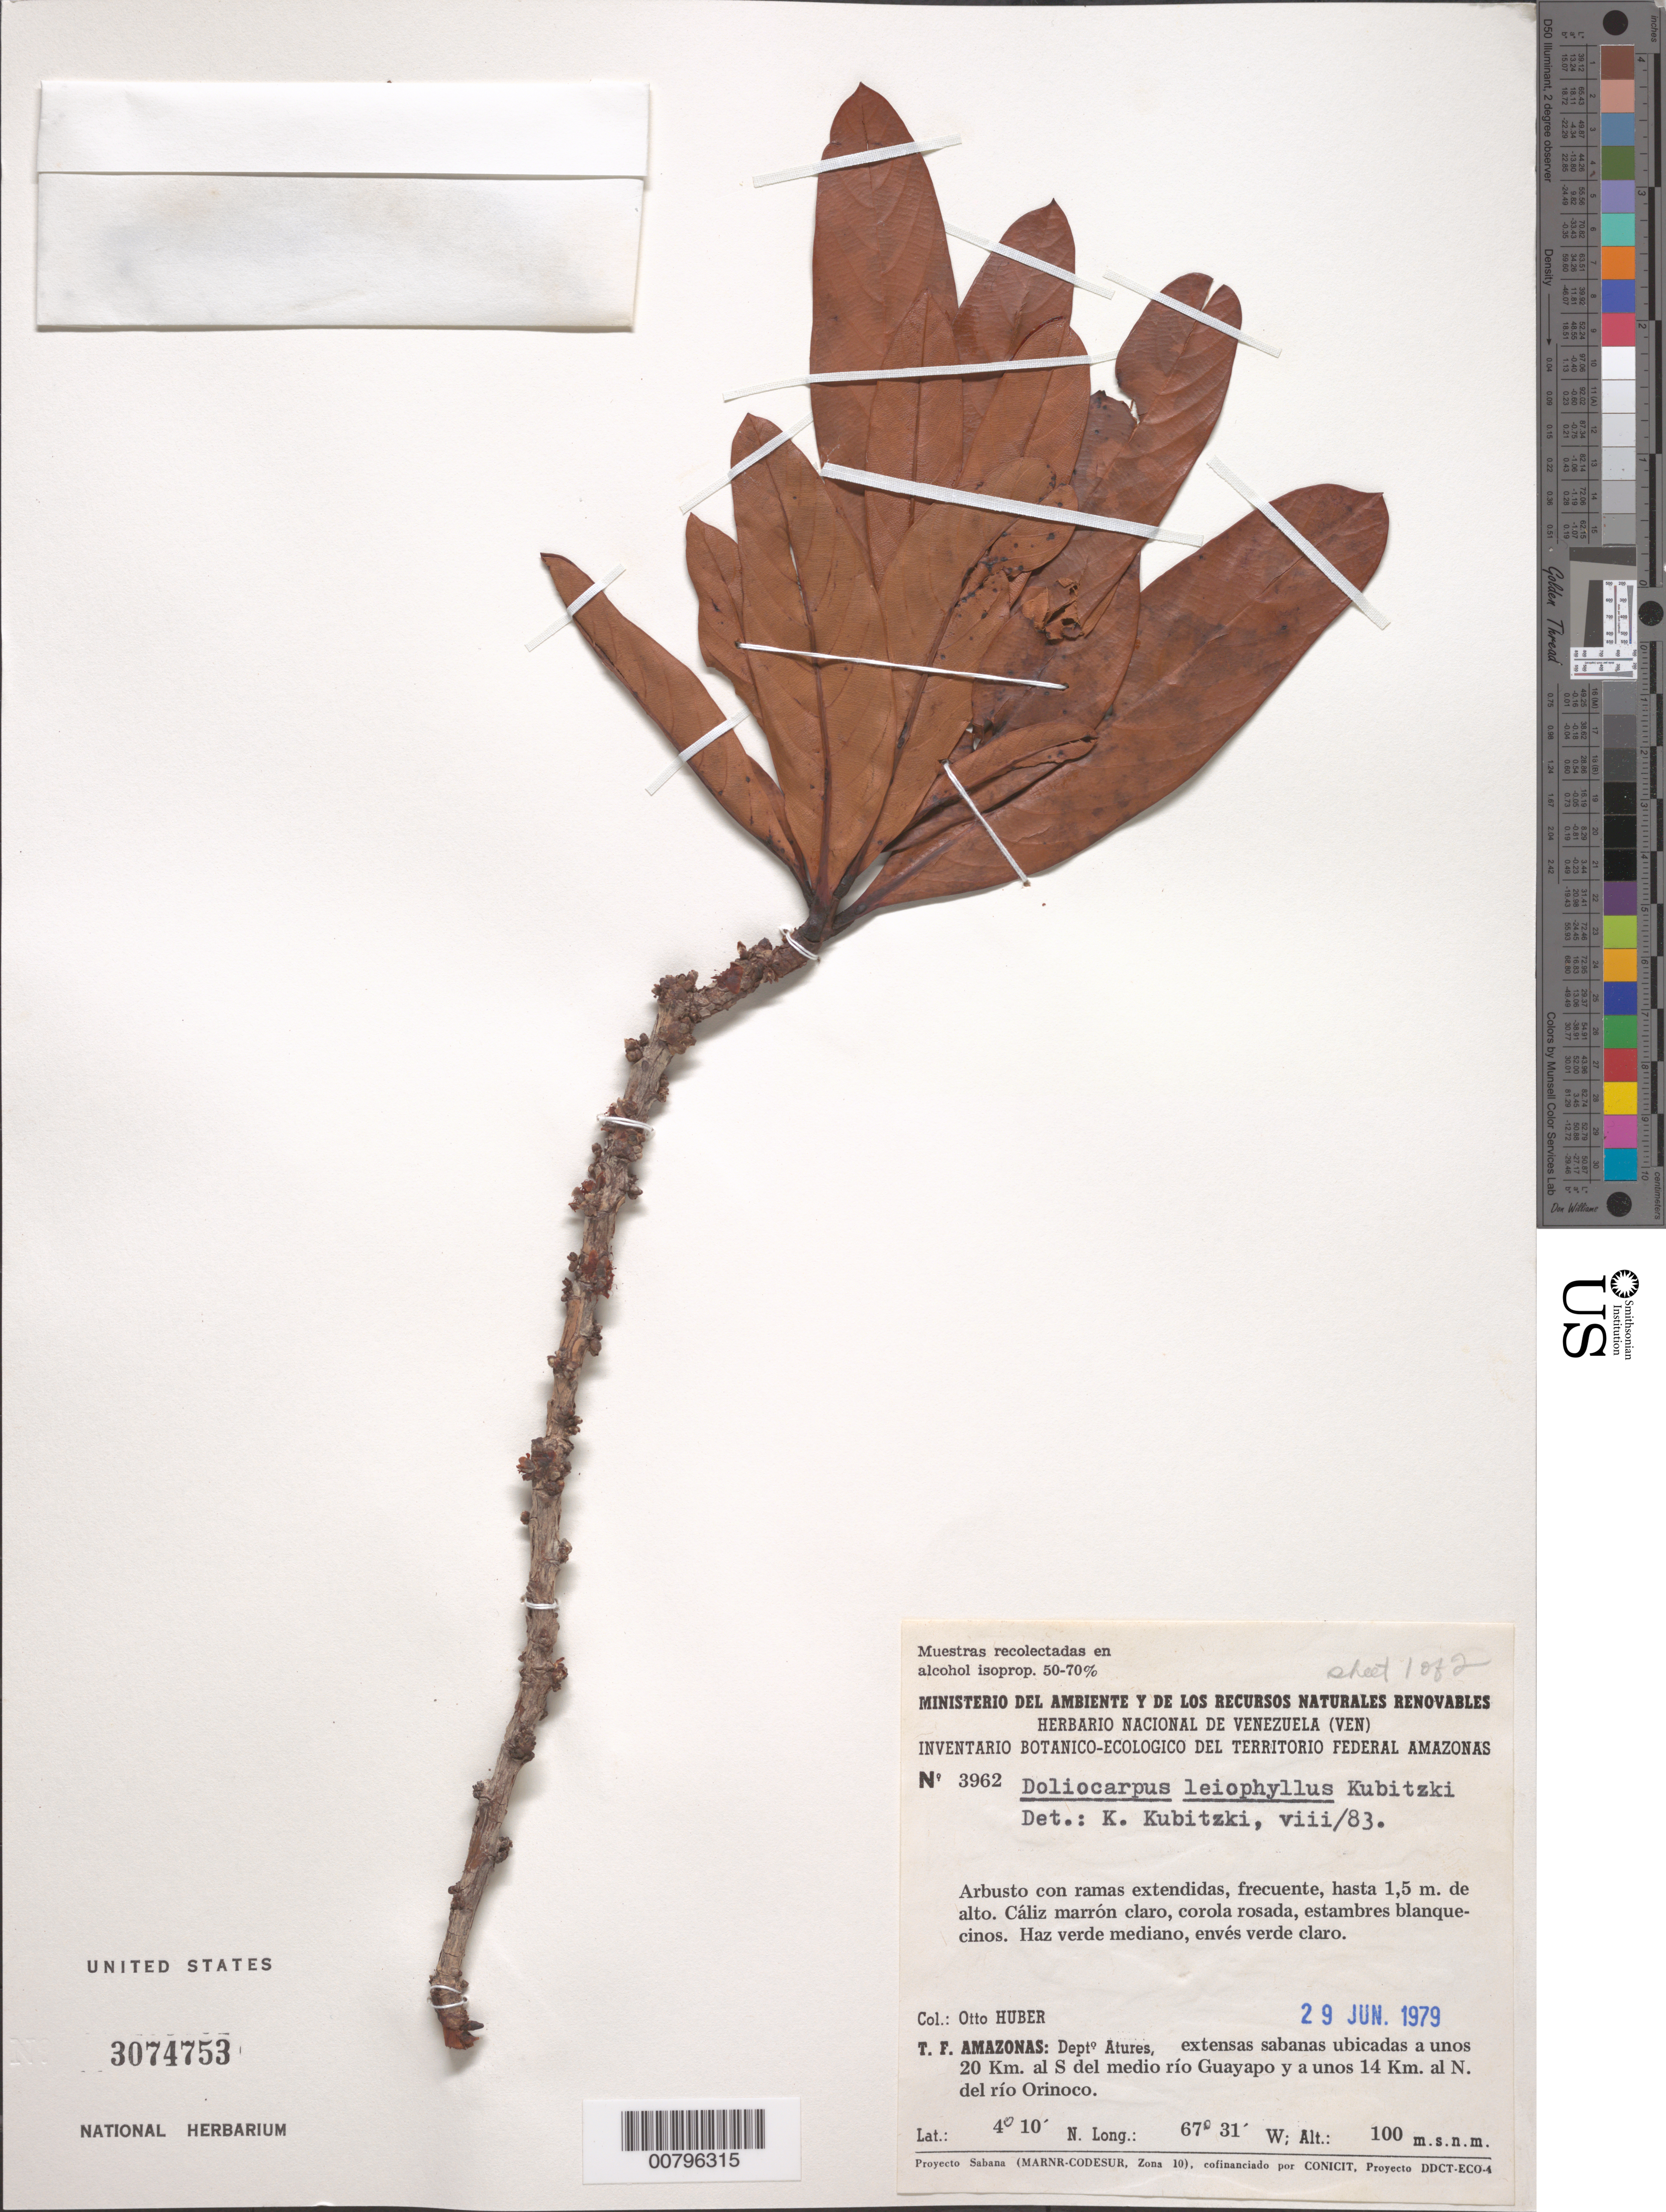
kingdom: Plantae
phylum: Tracheophyta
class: Magnoliopsida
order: Dilleniales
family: Dilleniaceae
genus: Doliocarpus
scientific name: Doliocarpus leiophyllus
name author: Kubitzki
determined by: Kubitzki, Klaus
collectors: O. Huber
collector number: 3962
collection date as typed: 29-Jun-79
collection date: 1979-06-29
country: Venezuela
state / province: Amazonas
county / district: Atures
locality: Medio Río Guayapo, 20 km al S y a unos 14 km al N del Río Orinoco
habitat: Sabana ubicada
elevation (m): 100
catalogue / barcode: US 3074753